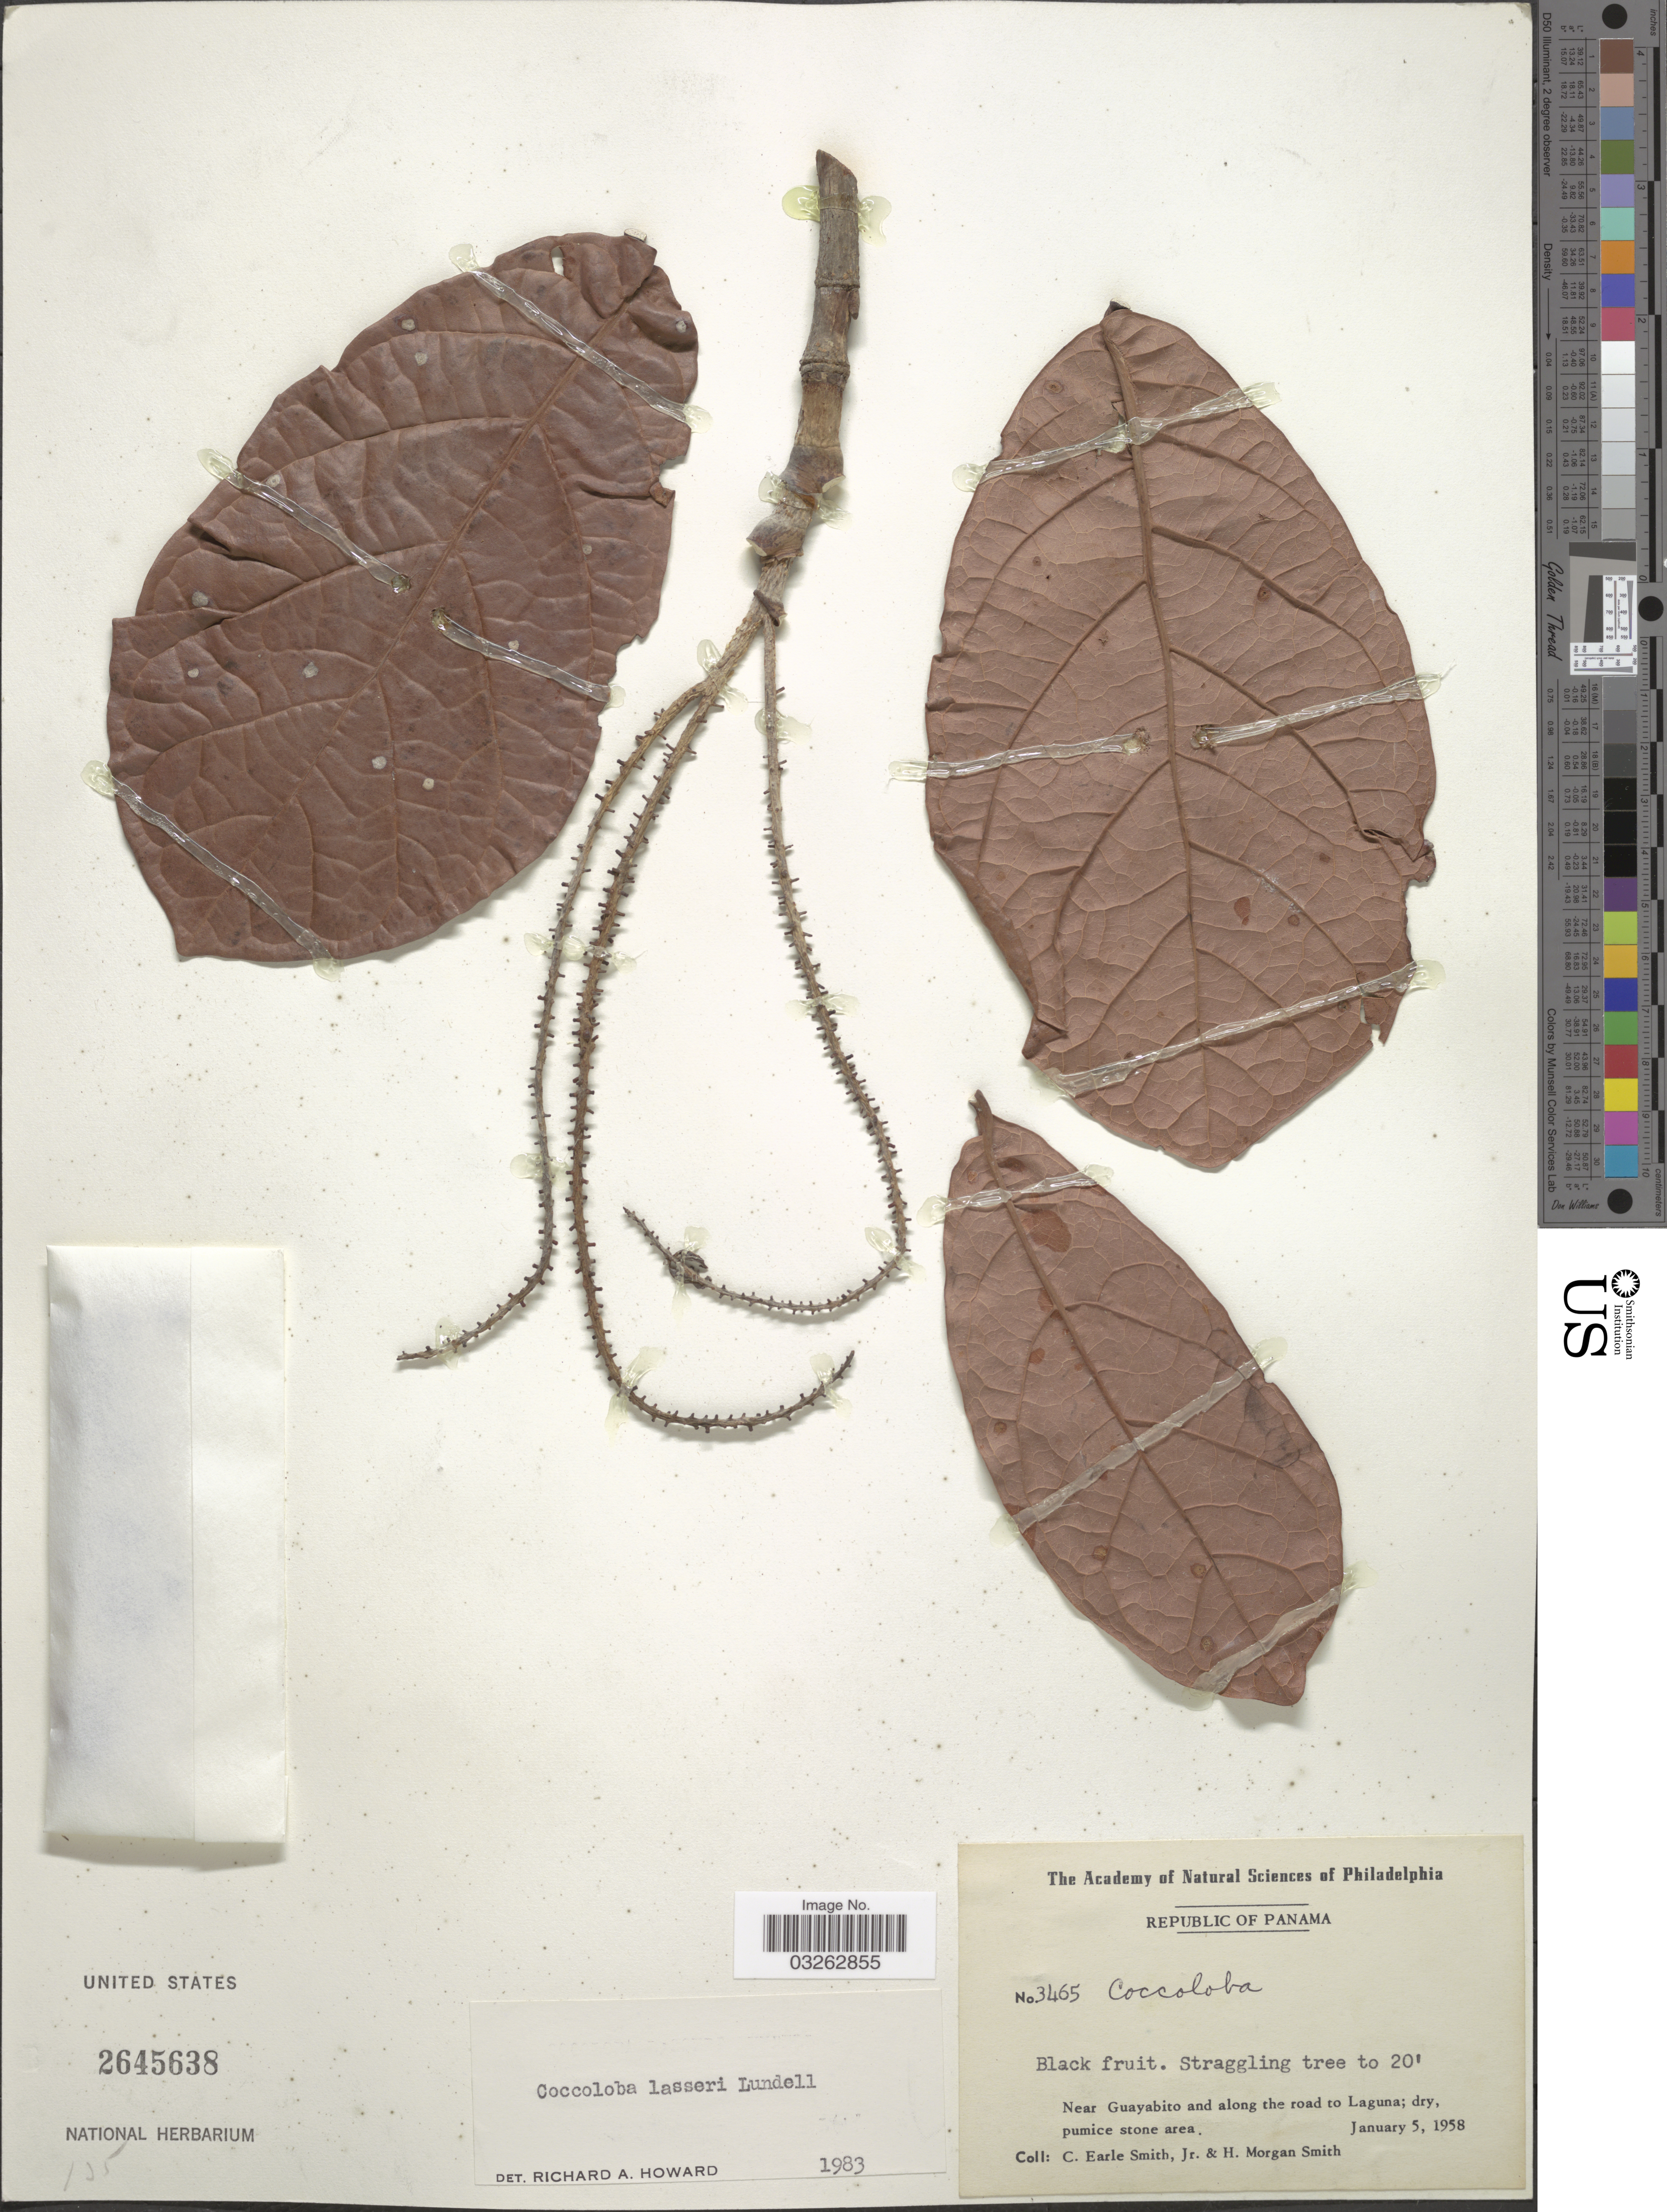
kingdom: Plantae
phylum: Tracheophyta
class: Magnoliopsida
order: Caryophyllales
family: Polygonaceae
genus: Coccoloba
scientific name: Coccoloba lasseri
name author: Lundell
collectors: C. E. Smith Jr. & H. M. Smith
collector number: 3465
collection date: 1958-01-05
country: Panama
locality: Republic of Panama. Near Guayabito and along the road to Laguna; dry, pumice stone area.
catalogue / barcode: US 2645638